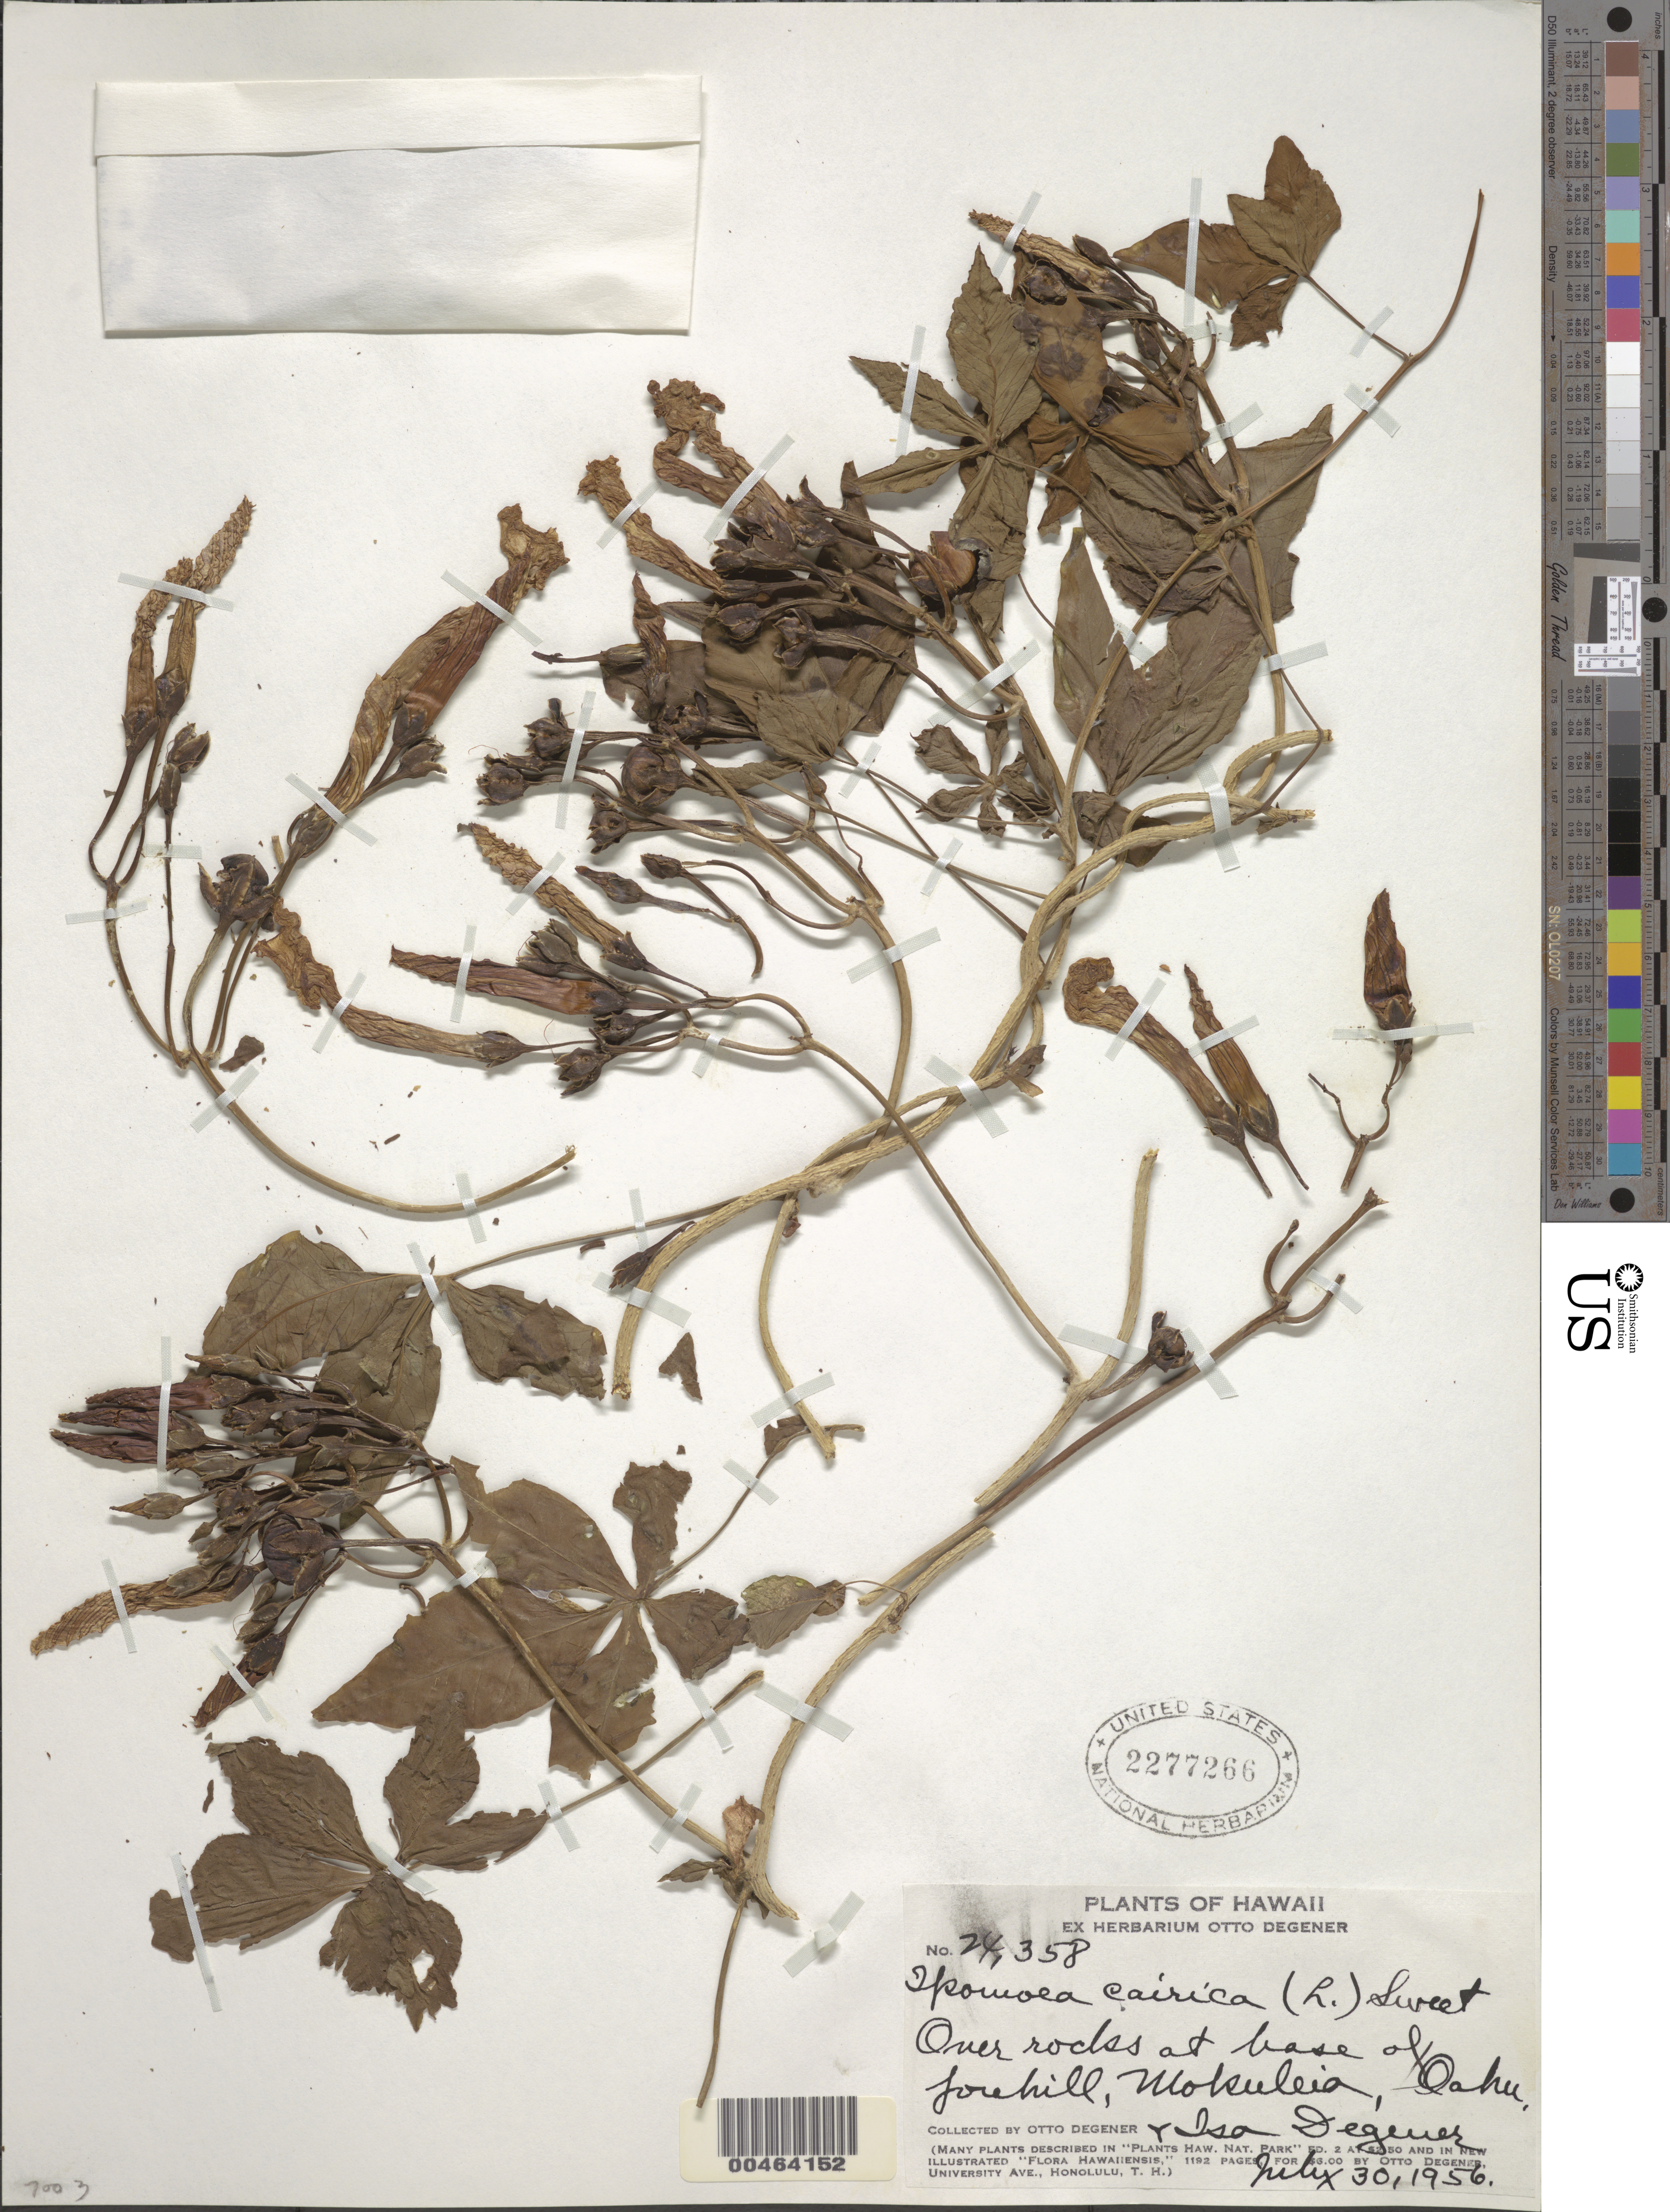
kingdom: Plantae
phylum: Tracheophyta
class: Magnoliopsida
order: Solanales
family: Convolvulaceae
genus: Ipomoea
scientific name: Ipomoea cairica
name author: (L.) Sweet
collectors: O. Degener & I. Degener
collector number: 24358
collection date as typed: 30 Jul 1956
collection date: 1956-07-30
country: United States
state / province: Hawaii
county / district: Honolulu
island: Oahu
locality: at base of forehill, Mokuleia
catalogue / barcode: US 2277266